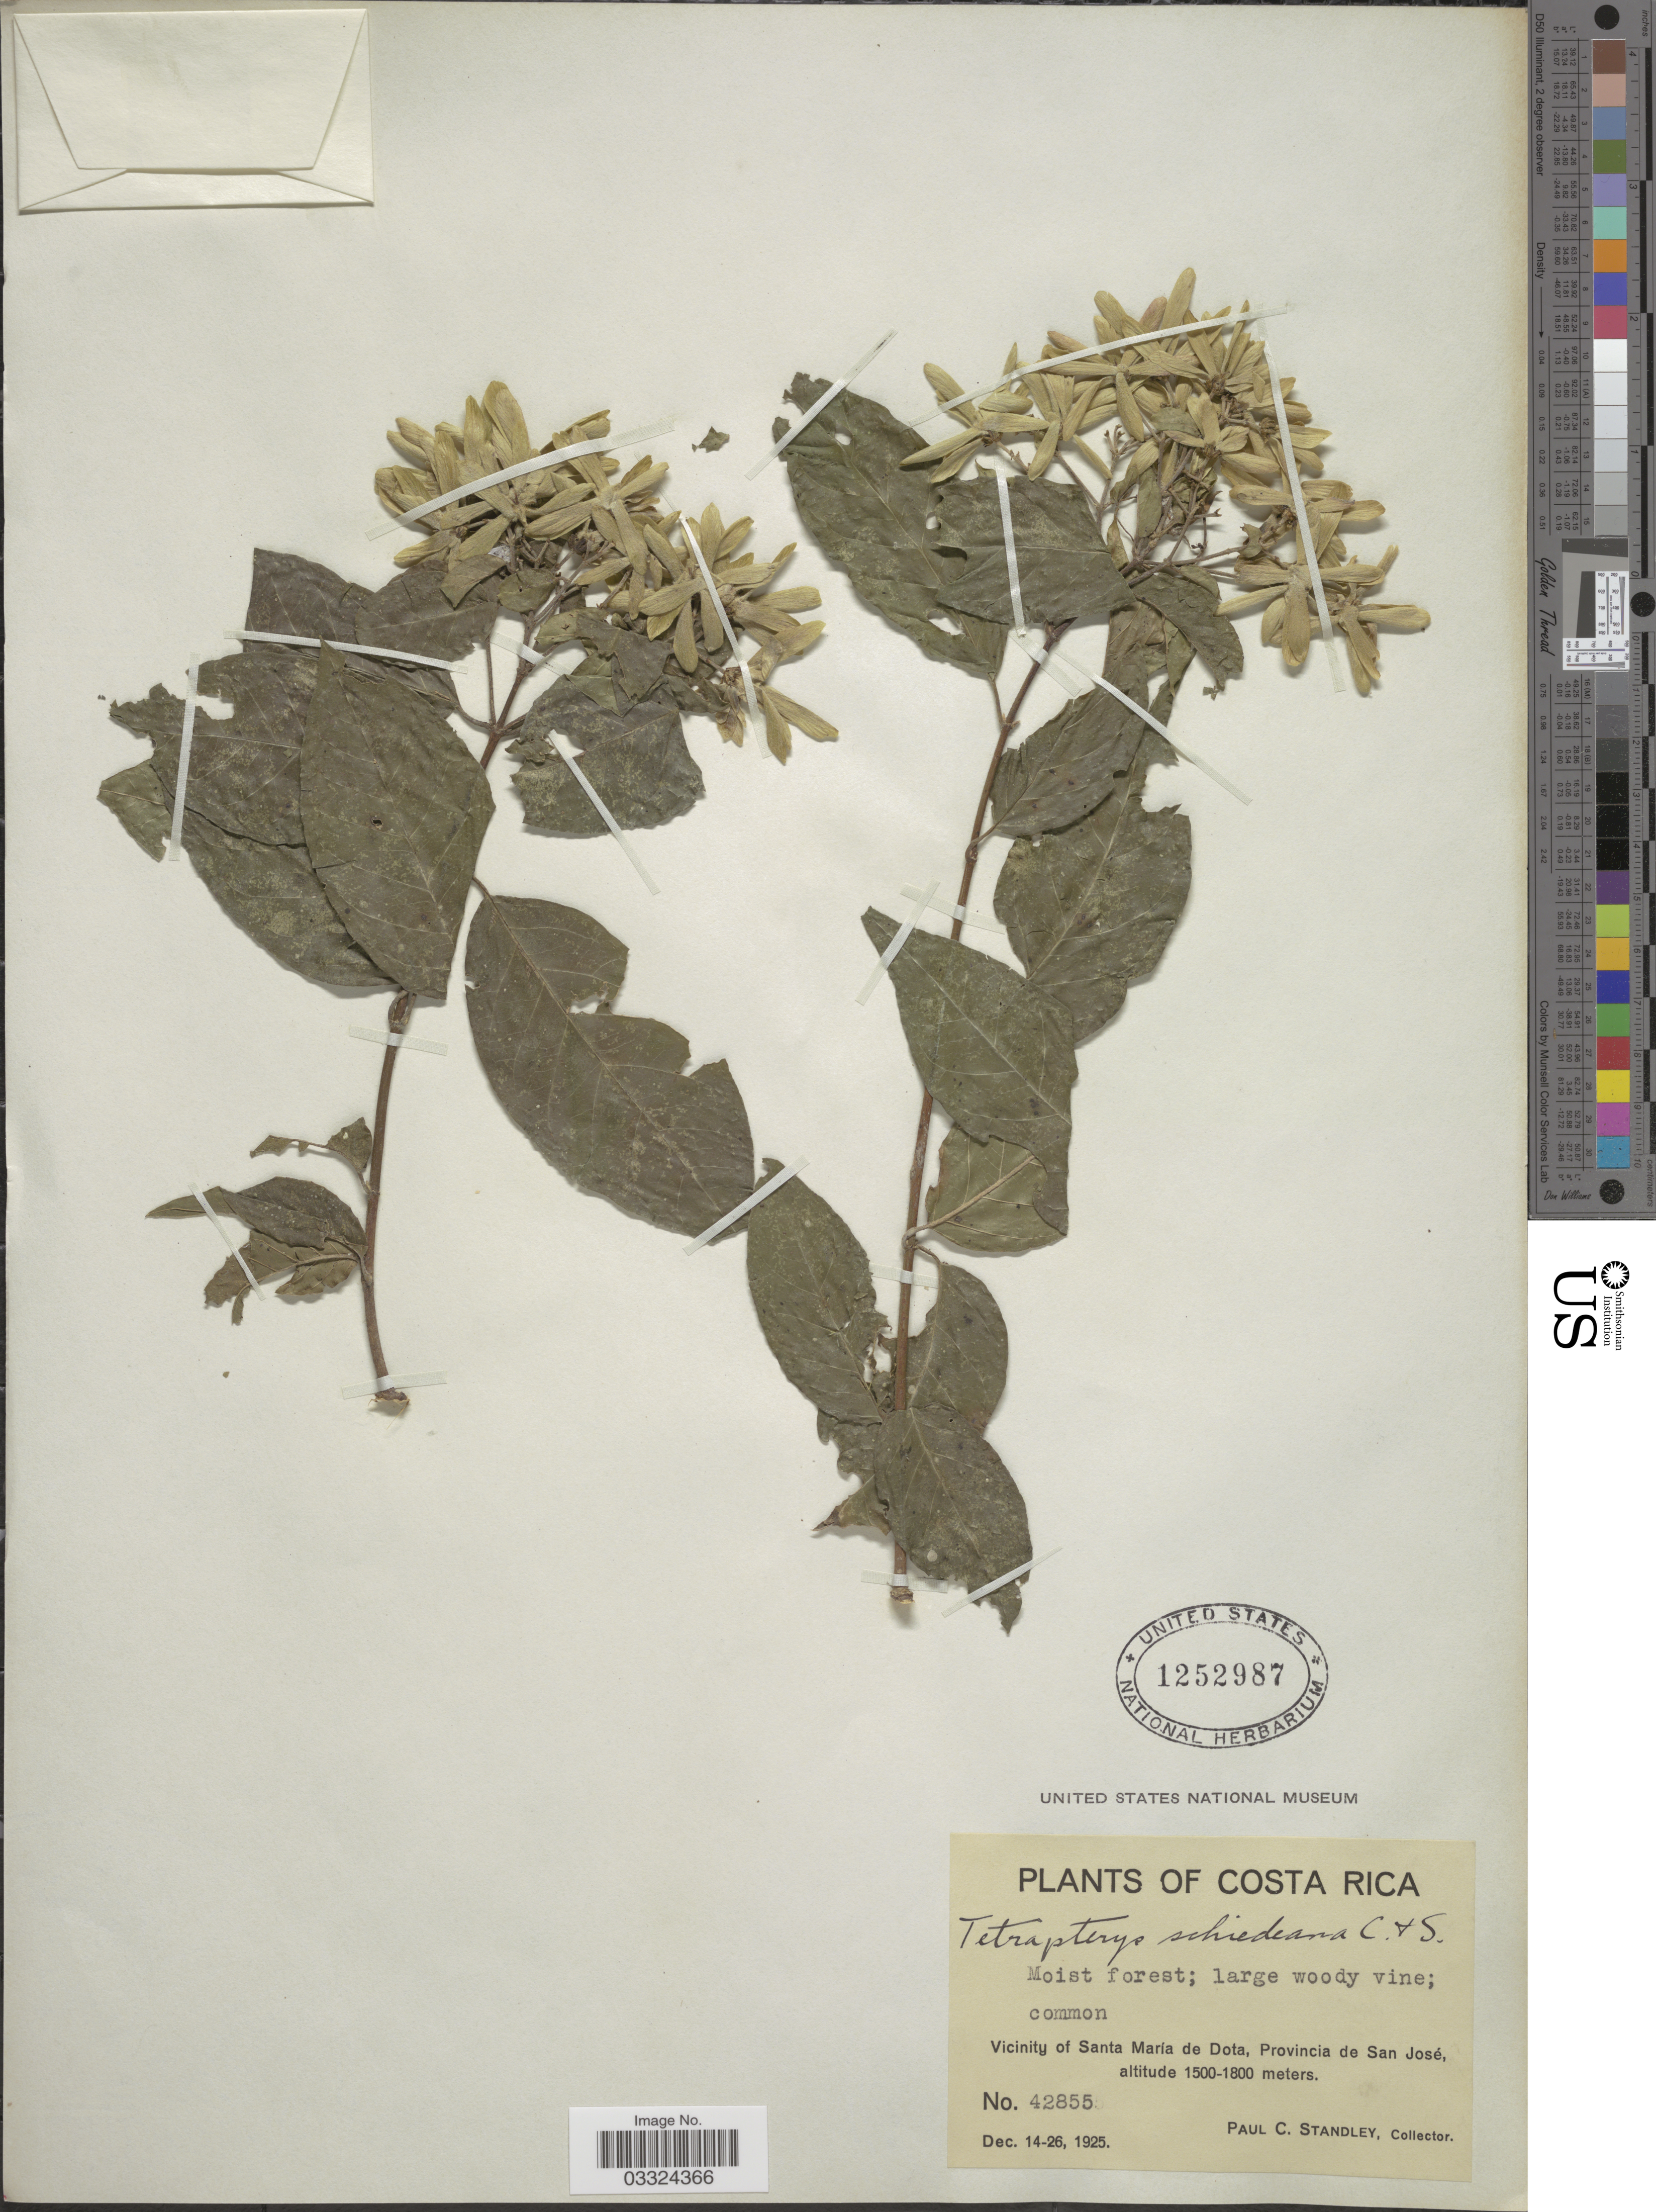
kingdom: Plantae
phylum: Tracheophyta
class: Magnoliopsida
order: Malpighiales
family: Malpighiaceae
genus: Tetrapterys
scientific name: Tetrapterys schiedeana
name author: Schltdl. & Cham.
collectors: P. C. Standley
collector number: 42855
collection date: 1925-12-14/1925-12-26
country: Costa Rica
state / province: San José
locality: Vicinity of Santa Maria de Dota.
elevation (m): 1500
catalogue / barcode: US 1252987